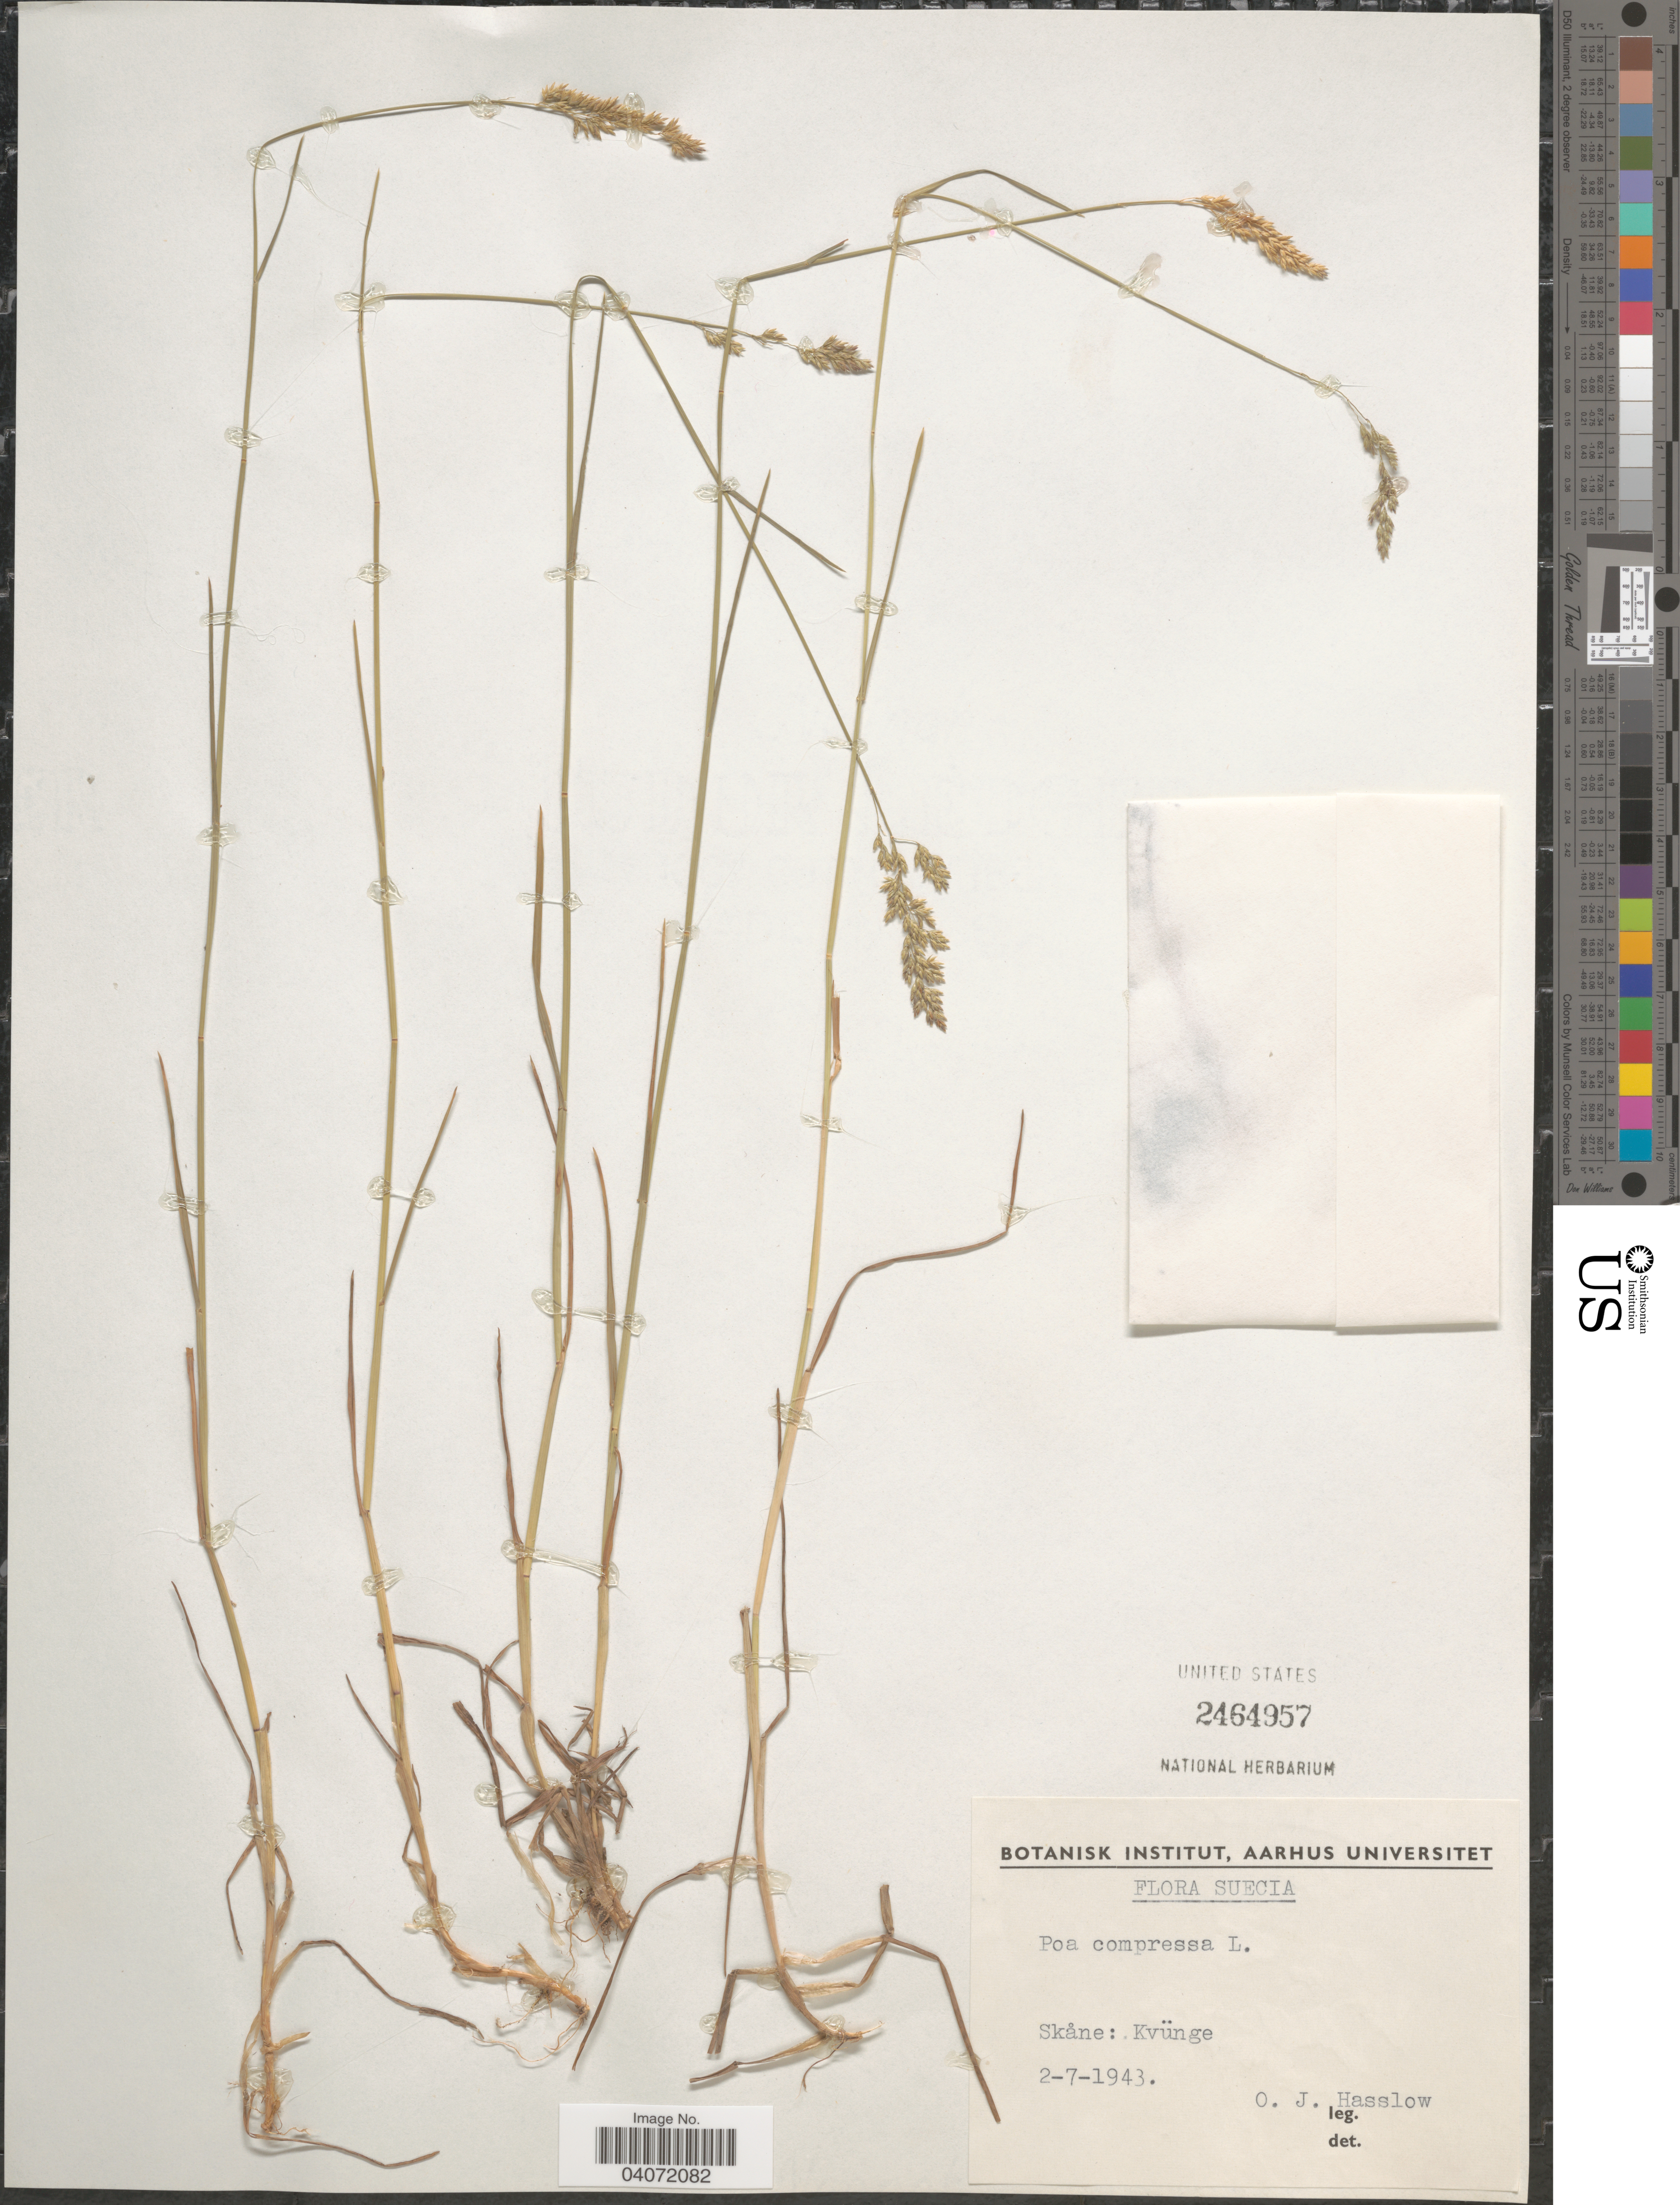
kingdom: Plantae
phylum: Tracheophyta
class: Liliopsida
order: Poales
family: Poaceae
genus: Poa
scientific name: Poa compressa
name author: L.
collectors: O. Hasslow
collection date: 1943-07-02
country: Sweden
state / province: Skåne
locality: Kvünge.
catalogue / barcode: US 2464957